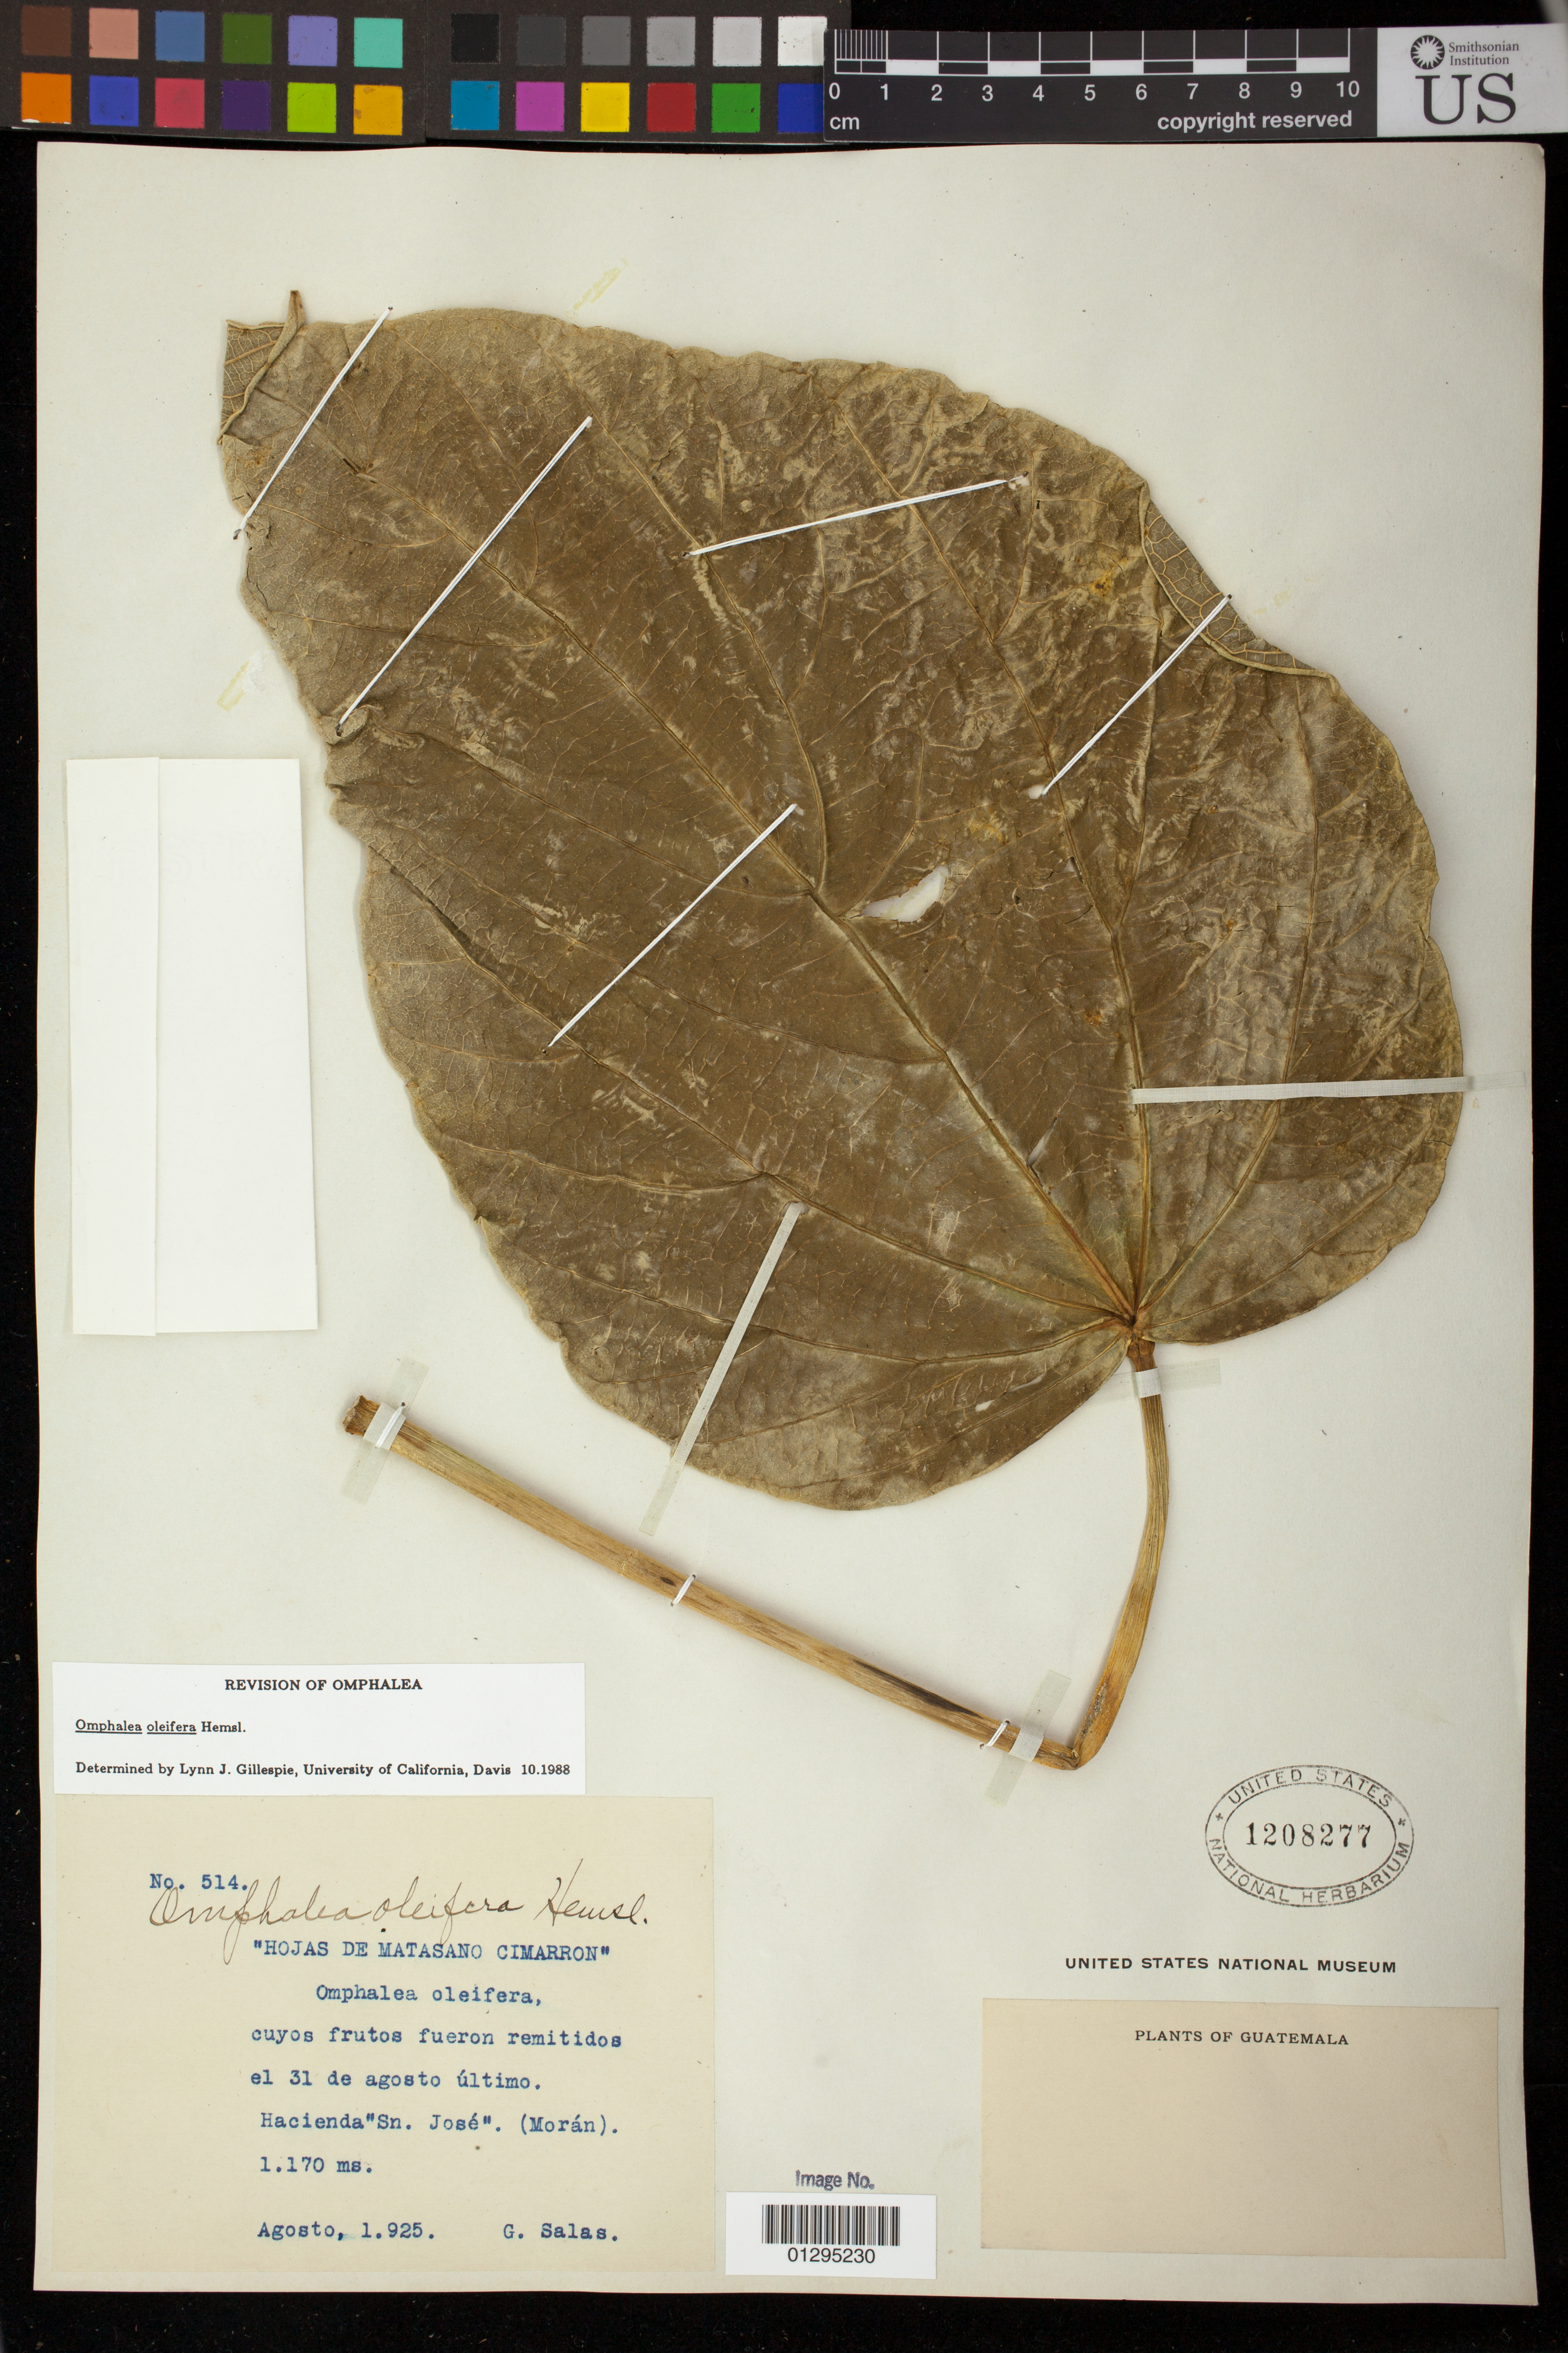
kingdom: Plantae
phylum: Tracheophyta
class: Magnoliopsida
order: Malpighiales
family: Euphorbiaceae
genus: Omphalea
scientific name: Omphalea oleifera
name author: Hemsl.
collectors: G. Salas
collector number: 514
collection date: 1925-08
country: Guatemala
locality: Hacienda "Sn. Jose" (Moran).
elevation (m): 1170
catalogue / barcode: US 1208277